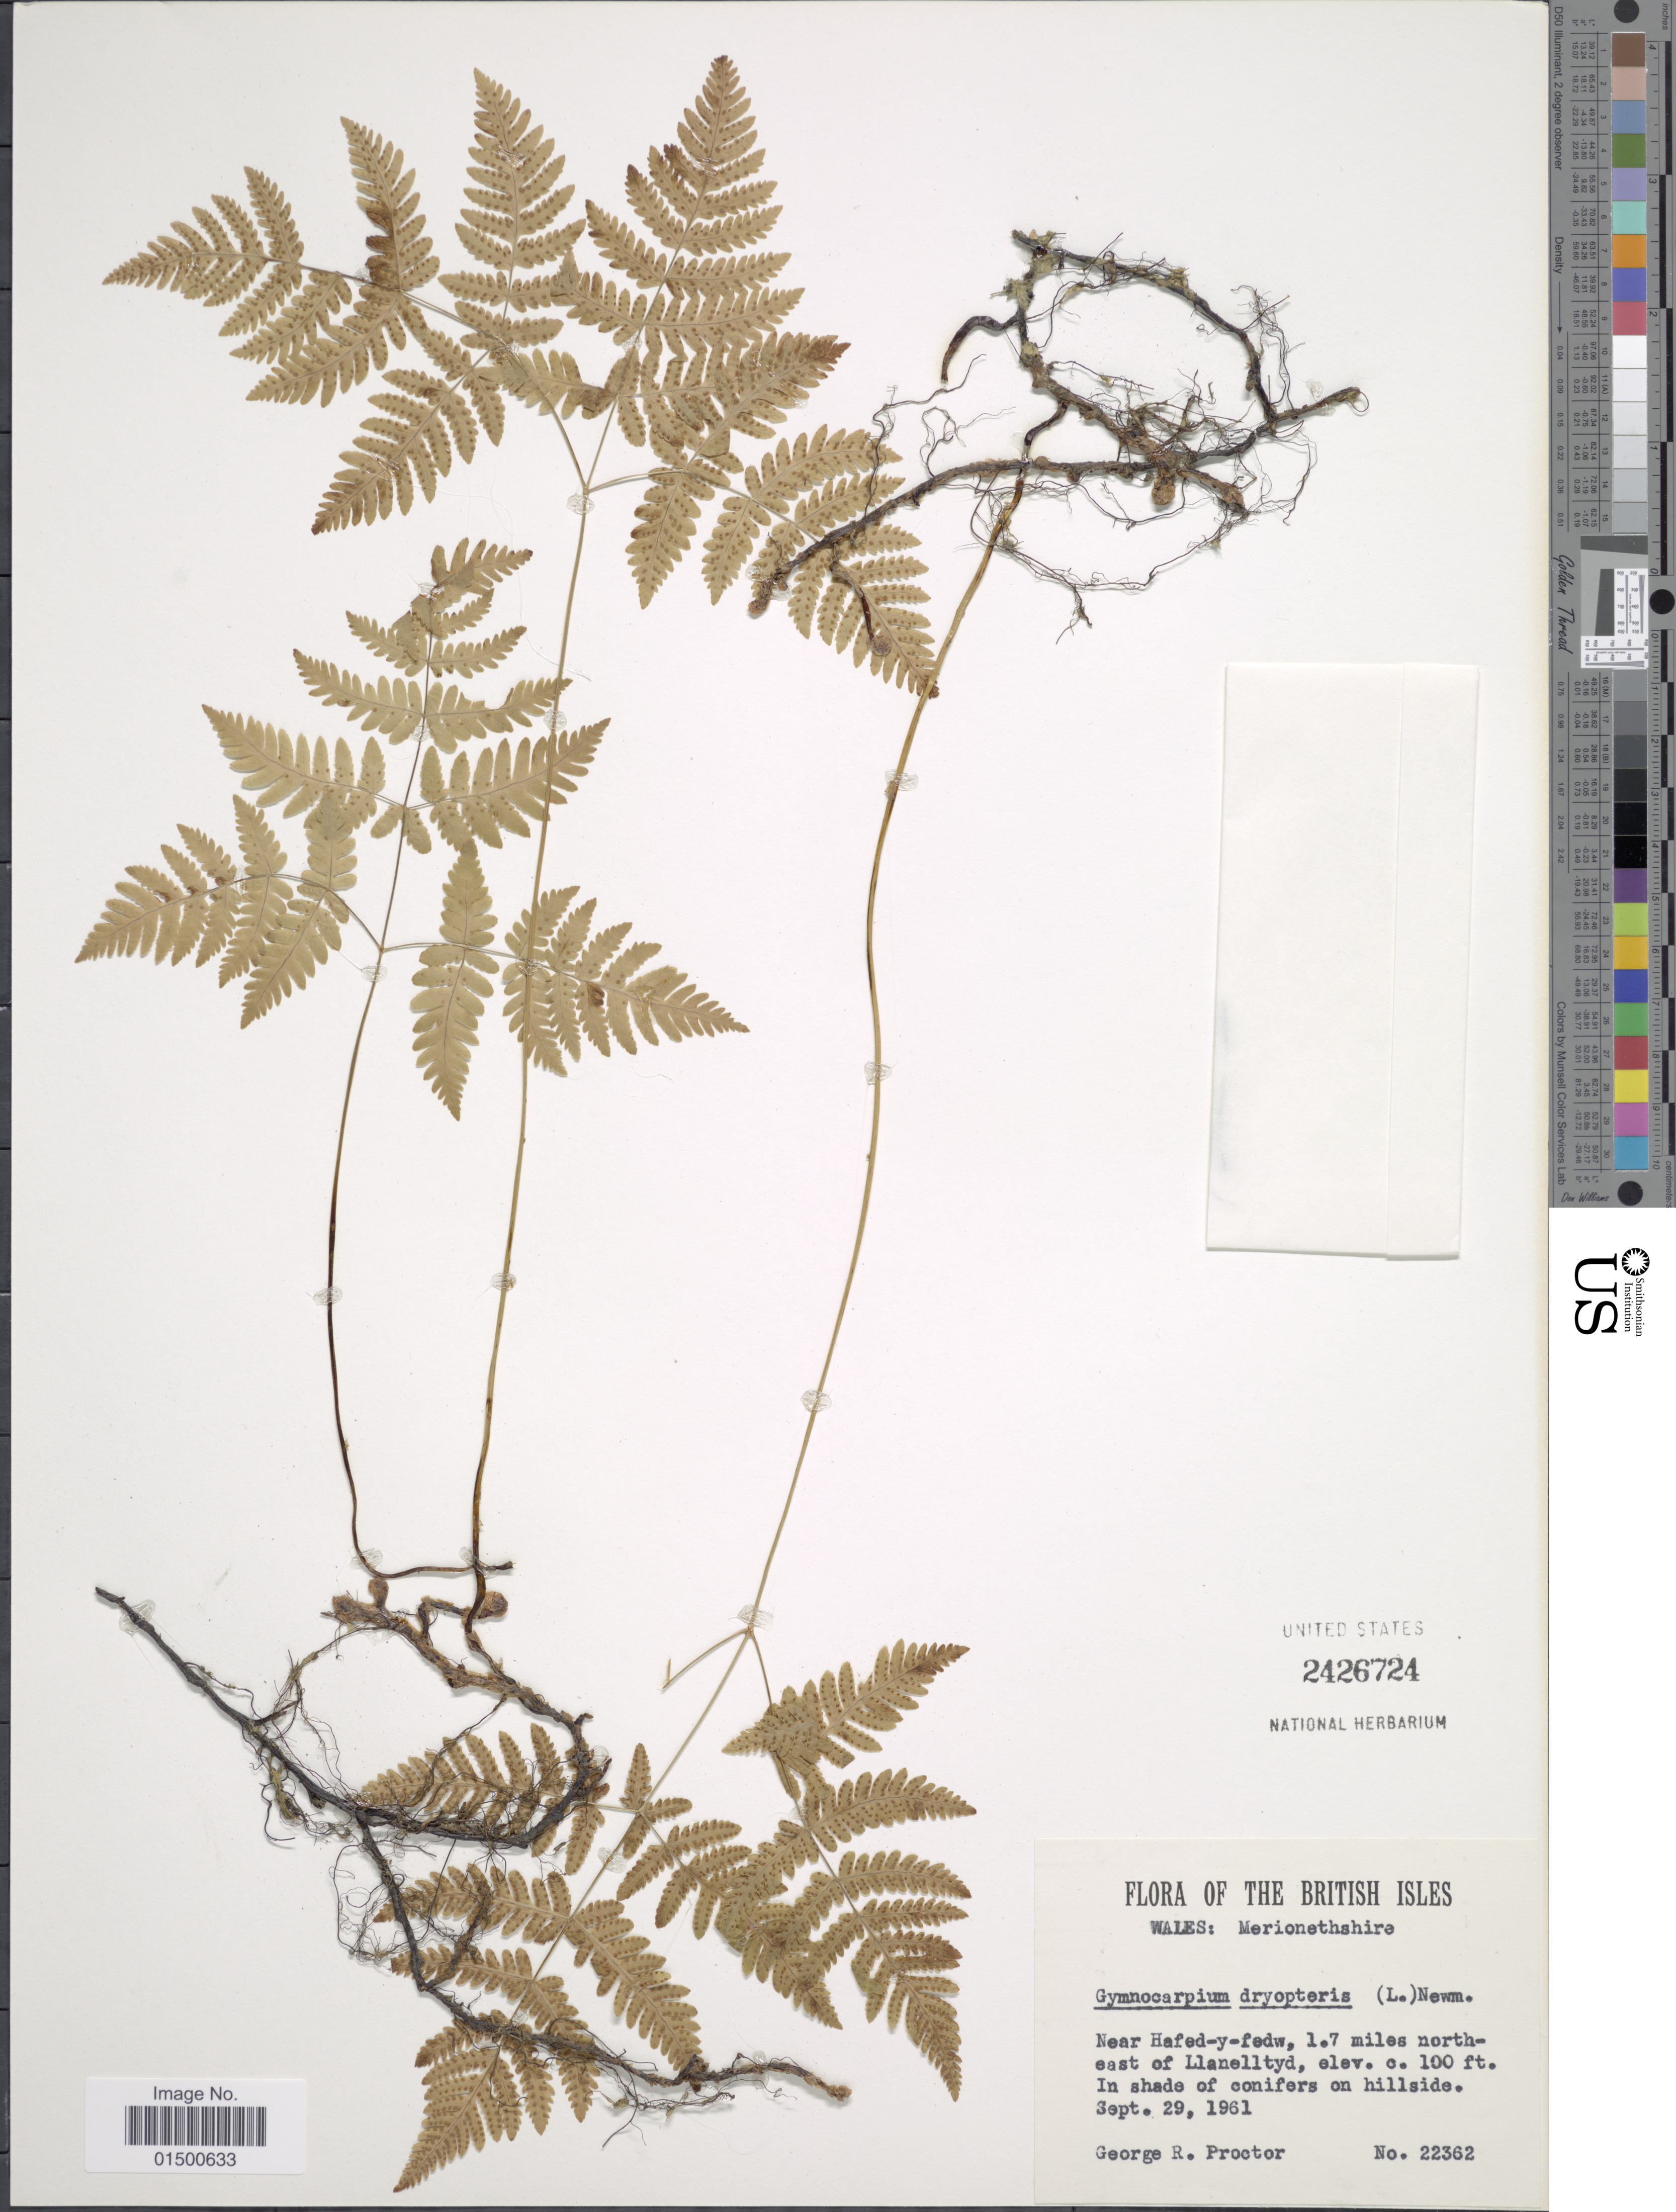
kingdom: Plantae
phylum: Tracheophyta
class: Polypodiopsida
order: Polypodiales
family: Cystopteridaceae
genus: Gymnocarpium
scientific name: Gymnocarpium disjunctum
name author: (Rupr.) Ching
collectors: G. R. Proctor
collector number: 22362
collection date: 1961-09-29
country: United Kingdom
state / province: Wales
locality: Merionethshire, near Hafed-y-fedw, 1.7 miles north-east of Llanelltyd, British Isles.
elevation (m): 30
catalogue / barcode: US 2426724